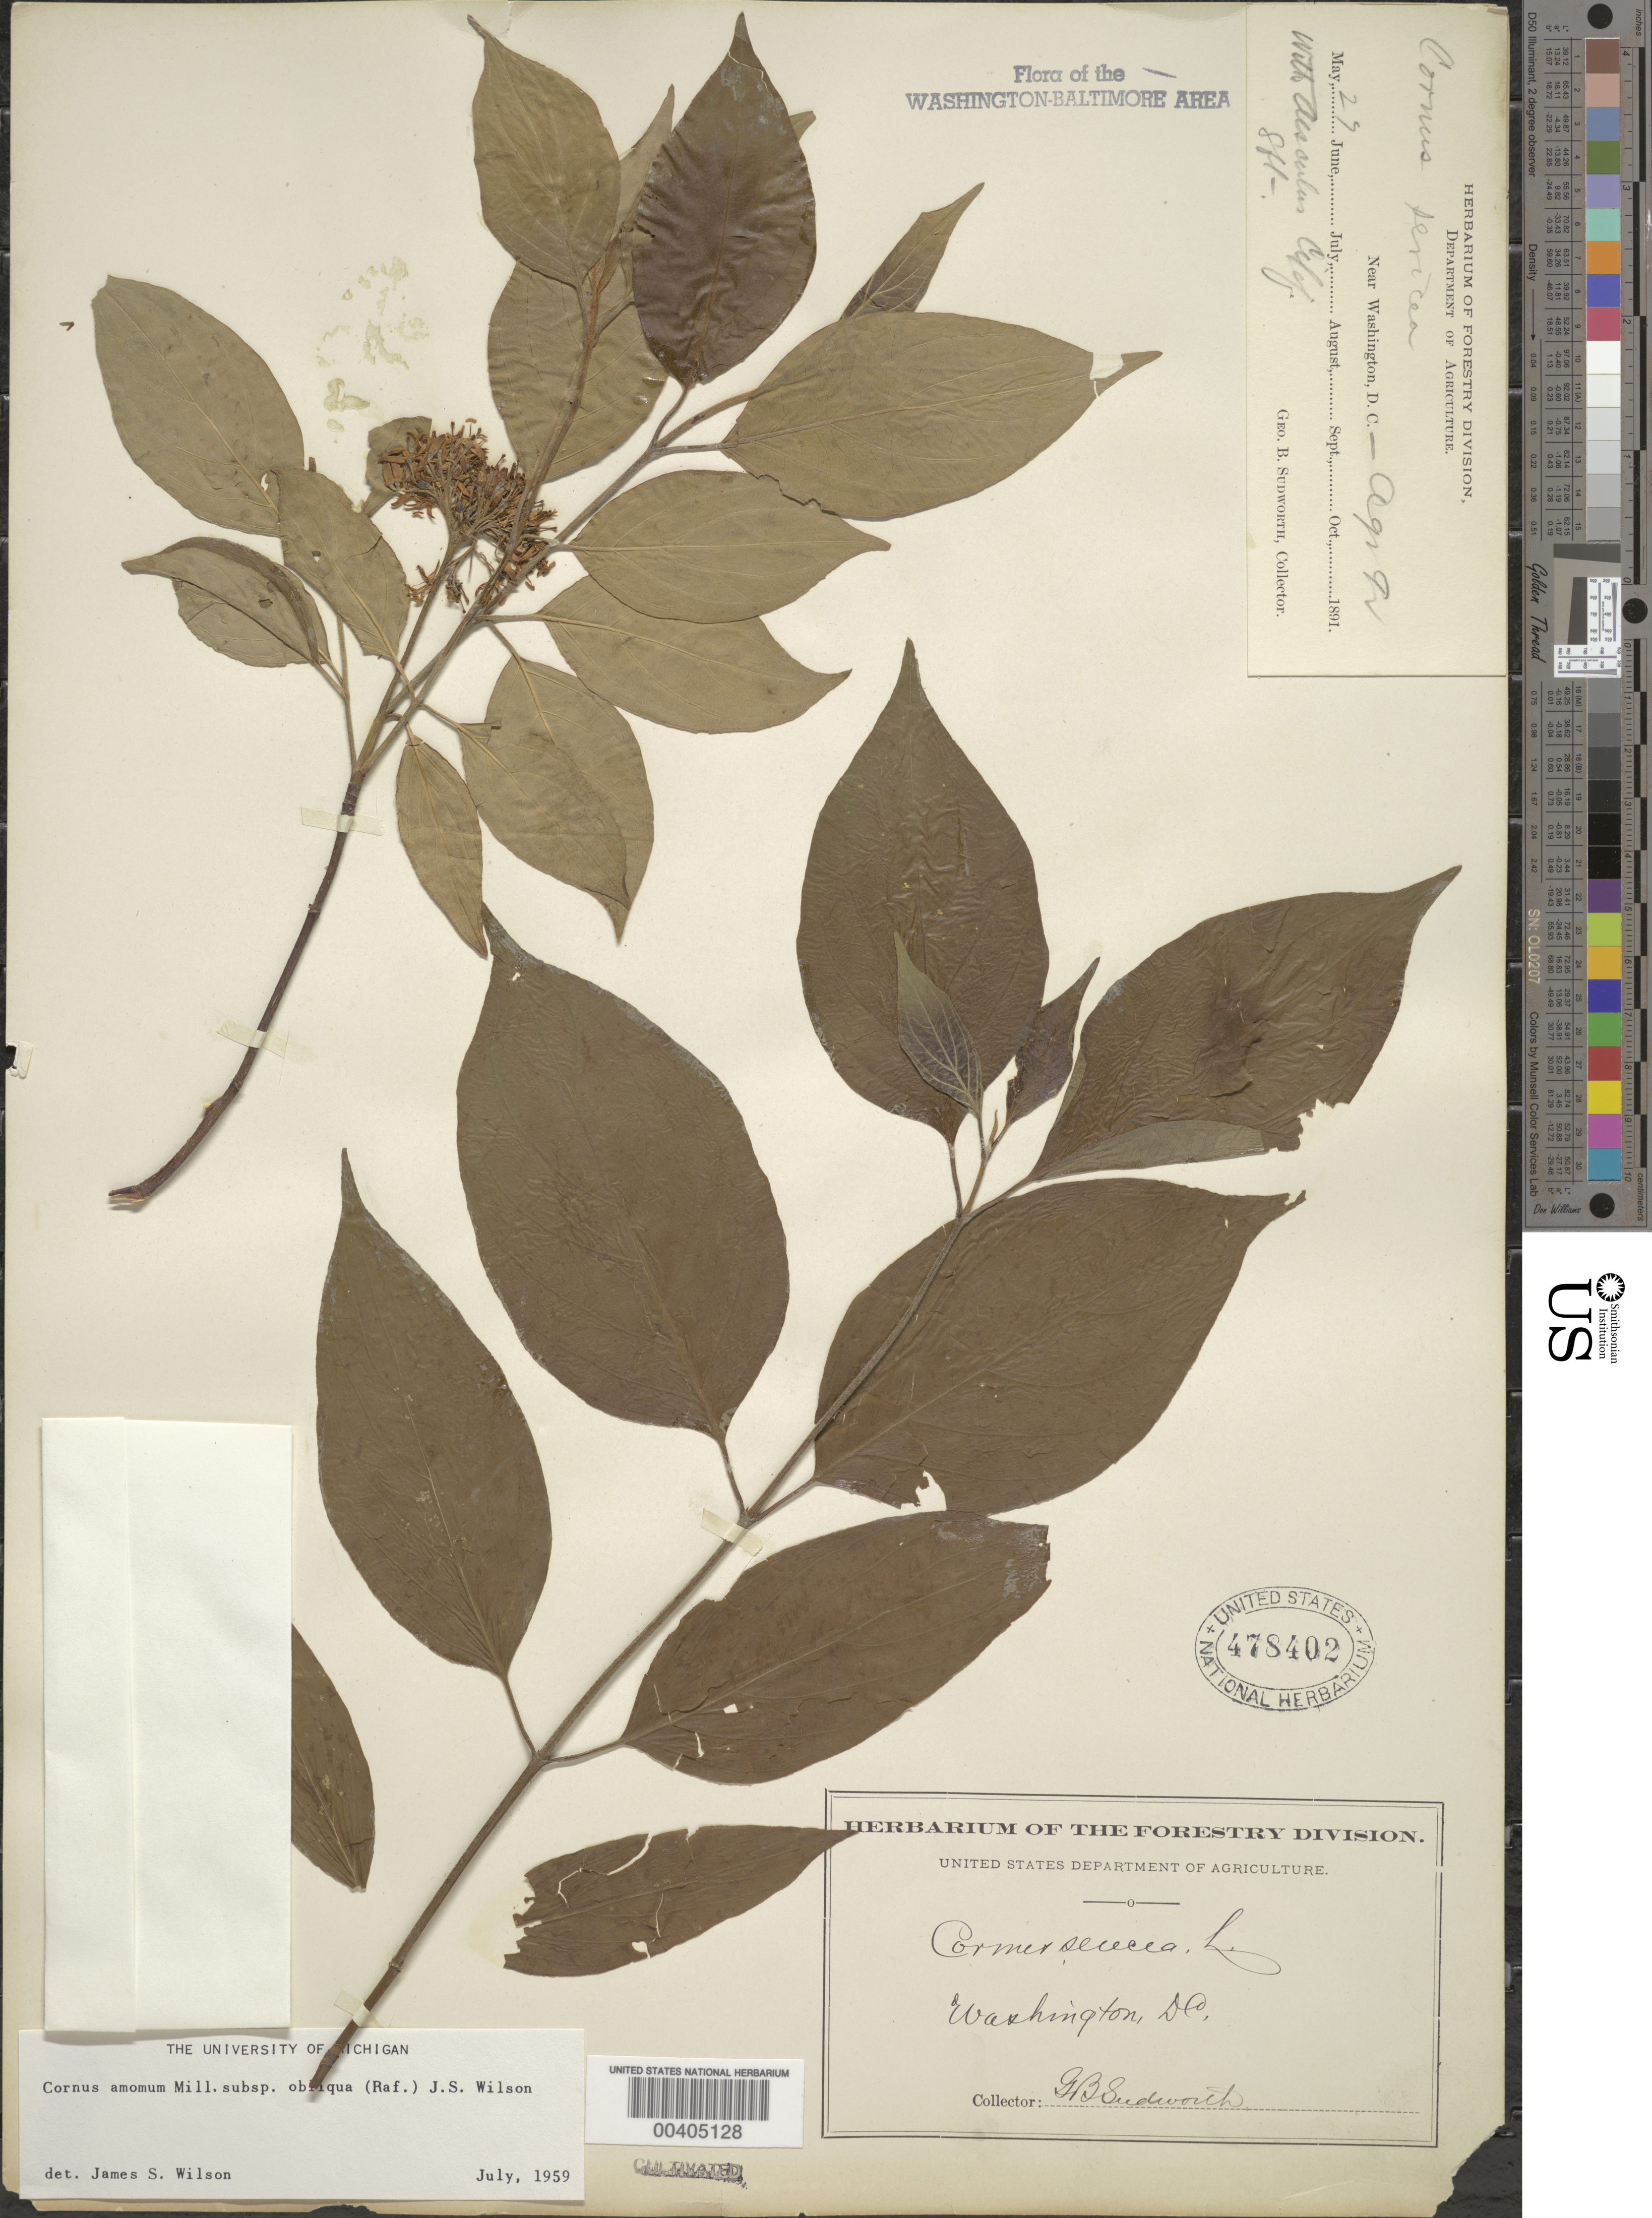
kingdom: Plantae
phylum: Tracheophyta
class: Magnoliopsida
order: Cornales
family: Cornaceae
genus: Cornus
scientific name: Cornus amomum subsp. obliqua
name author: (Raf.) J.S. Wilson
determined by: Wilson, J. S., (MICH), University of Michigan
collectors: G. B. Sudworth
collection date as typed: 29 May 1891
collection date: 1891-05-29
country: United States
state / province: District of Columbia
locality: Agriculture grounds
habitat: With Aesculus californica, 8 ft.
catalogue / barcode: US 478402